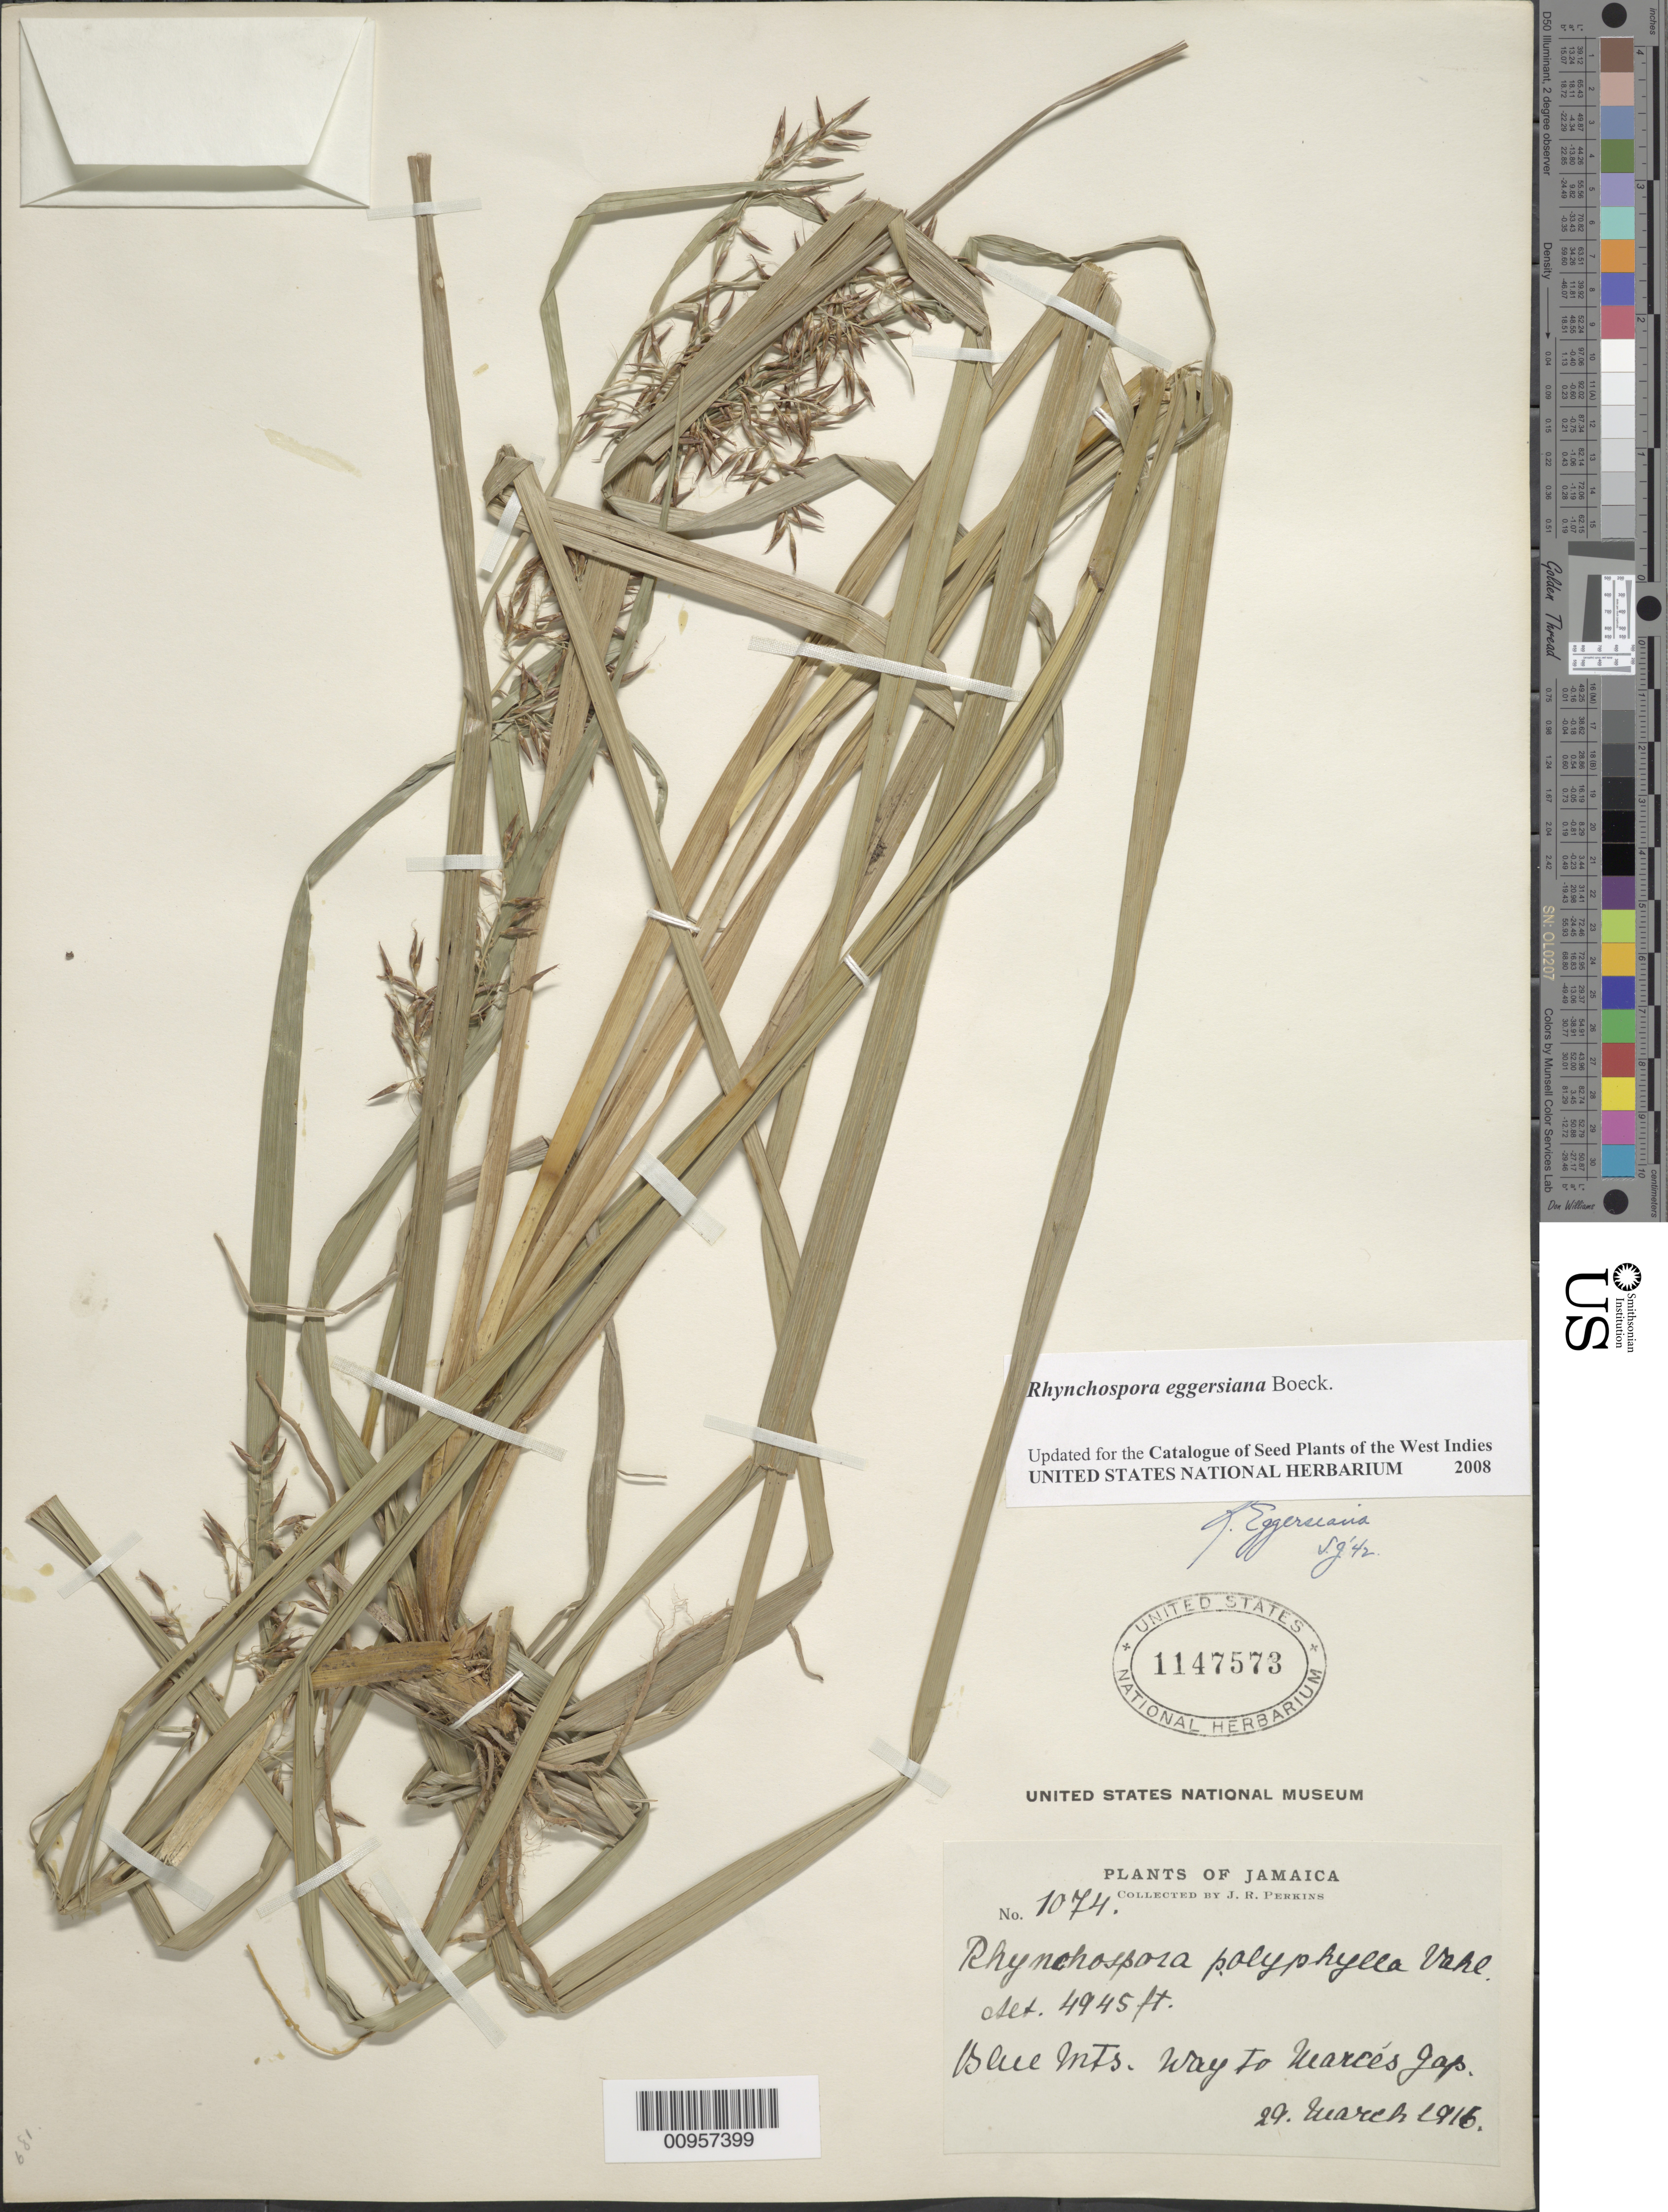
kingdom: Plantae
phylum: Tracheophyta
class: Liliopsida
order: Poales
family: Cyperaceae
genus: Rhynchospora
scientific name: Rhynchospora eggersiana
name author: Boeckeler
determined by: Strong, M. T., (US), Smithsonian Institution - National Museum of Natural History (UNITED STATES)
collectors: J. R. Perkins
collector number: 1074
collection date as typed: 29 Mar 1916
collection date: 1916-03-29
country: Jamaica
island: Jamaica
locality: Blue Mountains, way to Morces Gap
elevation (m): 1507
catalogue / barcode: US 1147573